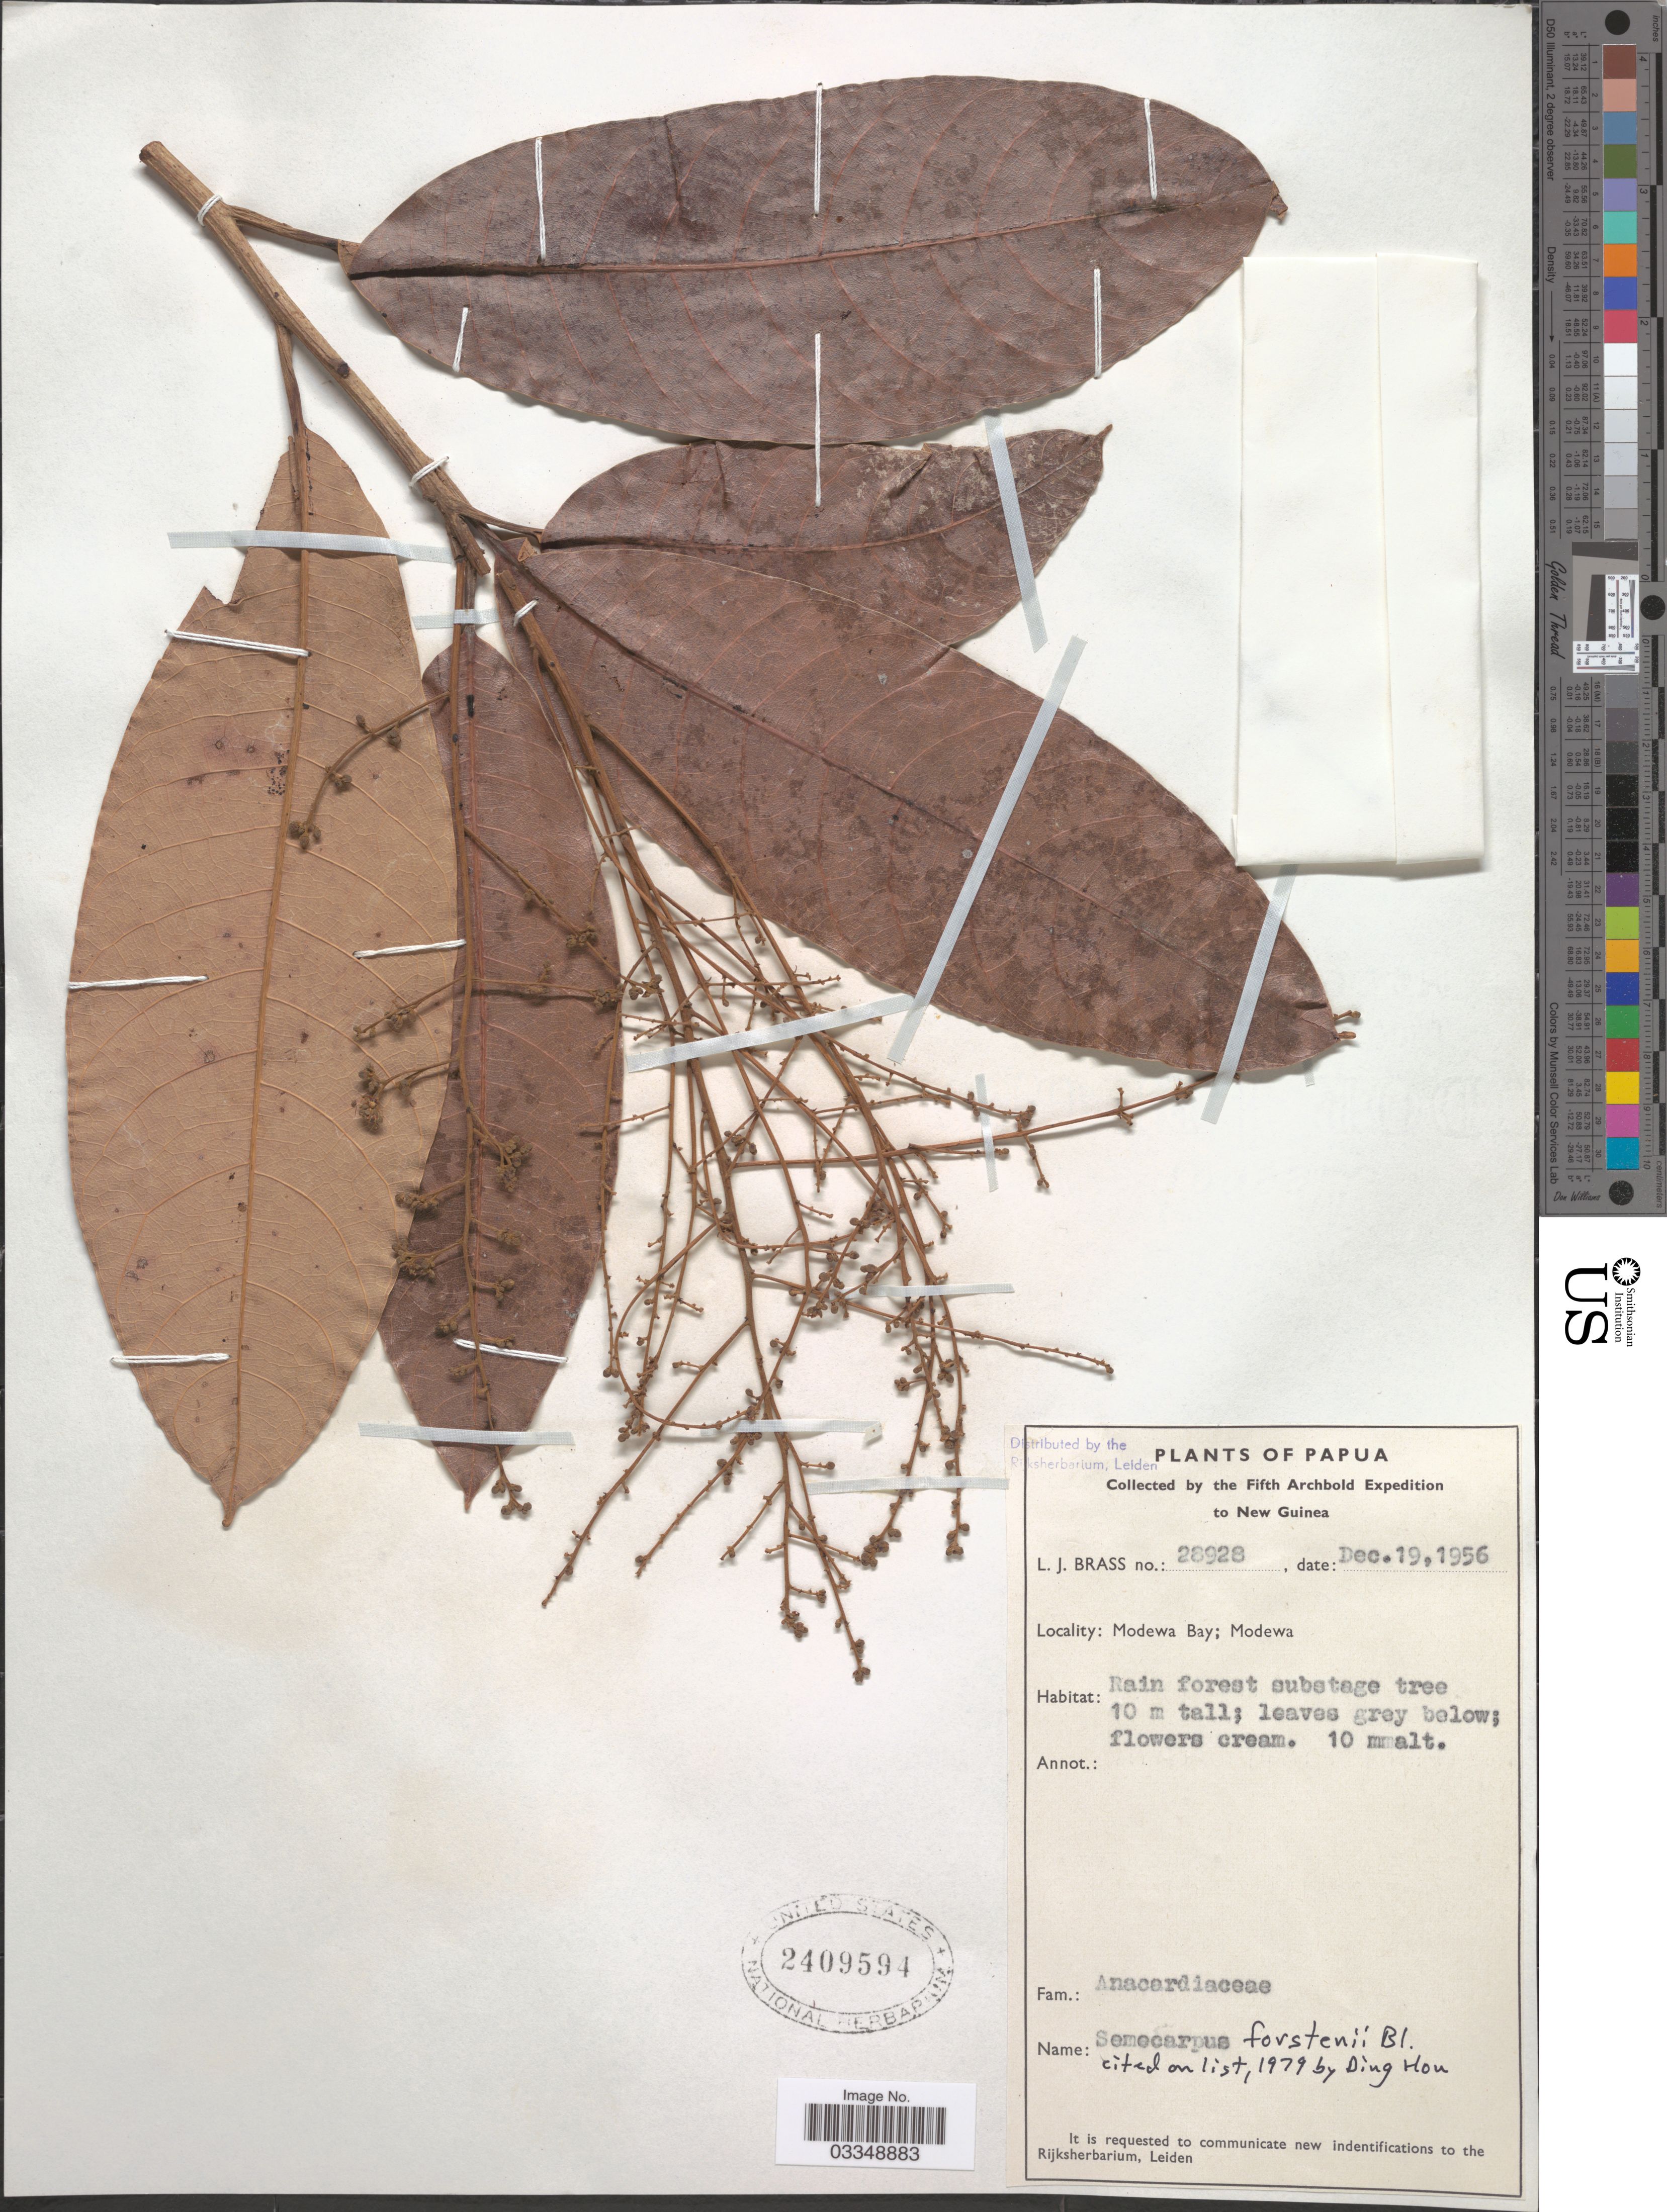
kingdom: Plantae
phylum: Tracheophyta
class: Magnoliopsida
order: Sapindales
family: Anacardiaceae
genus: Semecarpus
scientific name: Semecarpus forstenii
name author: Blume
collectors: L. J. Brass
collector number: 28928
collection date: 1956-12-19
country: Papua New Guinea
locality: Papua. New Guinea. Modewa Bay; Modewa.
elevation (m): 10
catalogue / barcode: US 2409594